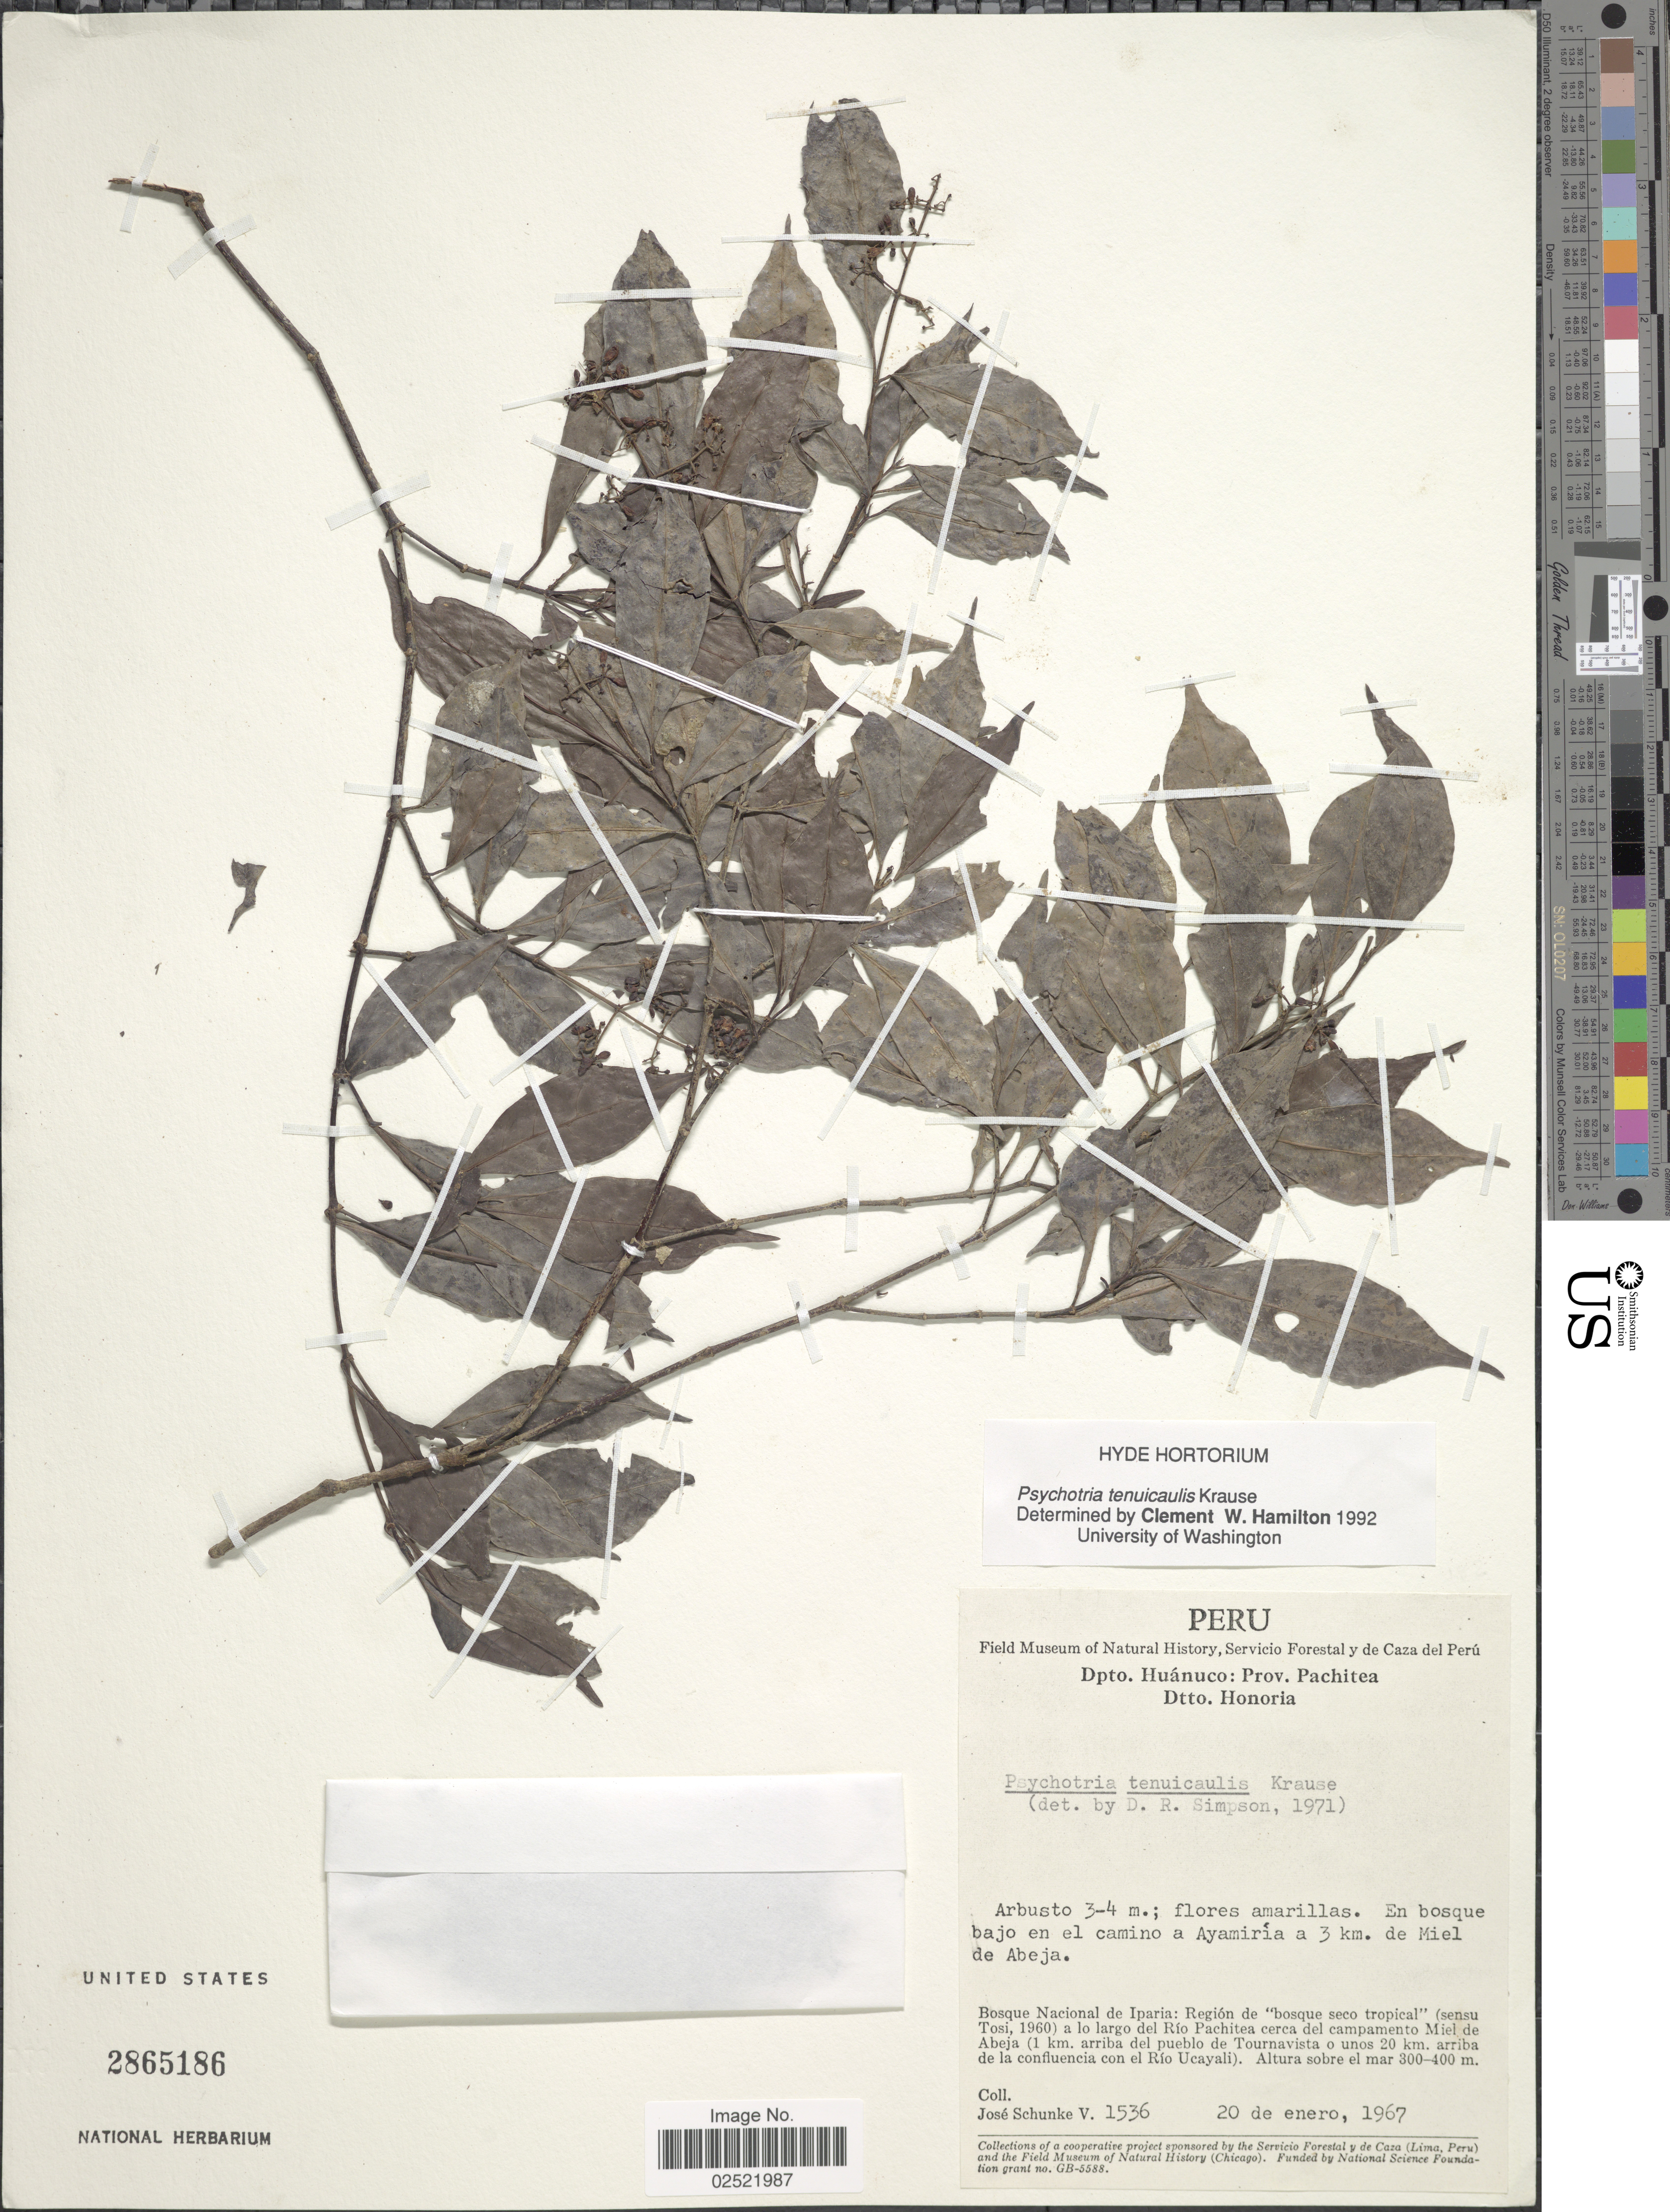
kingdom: Plantae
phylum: Tracheophyta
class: Magnoliopsida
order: Gentianales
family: Rubiaceae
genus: Psychotria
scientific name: Psychotria tenuicaulis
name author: K. Krause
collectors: J. Schunke Vigo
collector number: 1536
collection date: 1967-01-20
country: Peru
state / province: Huánuco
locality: Prov. Pachitea. Dtto. Honoria. En bosque bajo en el camino a Ayamiria a 3 km. de Miel de Abeja. Bosque Nacional de Iapria: Region de "bosque seco tropical" (sensy Tosi, 1960) a lo largo del Rio Pachitea cerca del campamento Miel de Abeja (1 km. arriba del pueblo de Tournavista o unos 20 km. arriba de la confluencia con el Rio Ucayali)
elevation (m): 300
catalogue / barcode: US 2865186